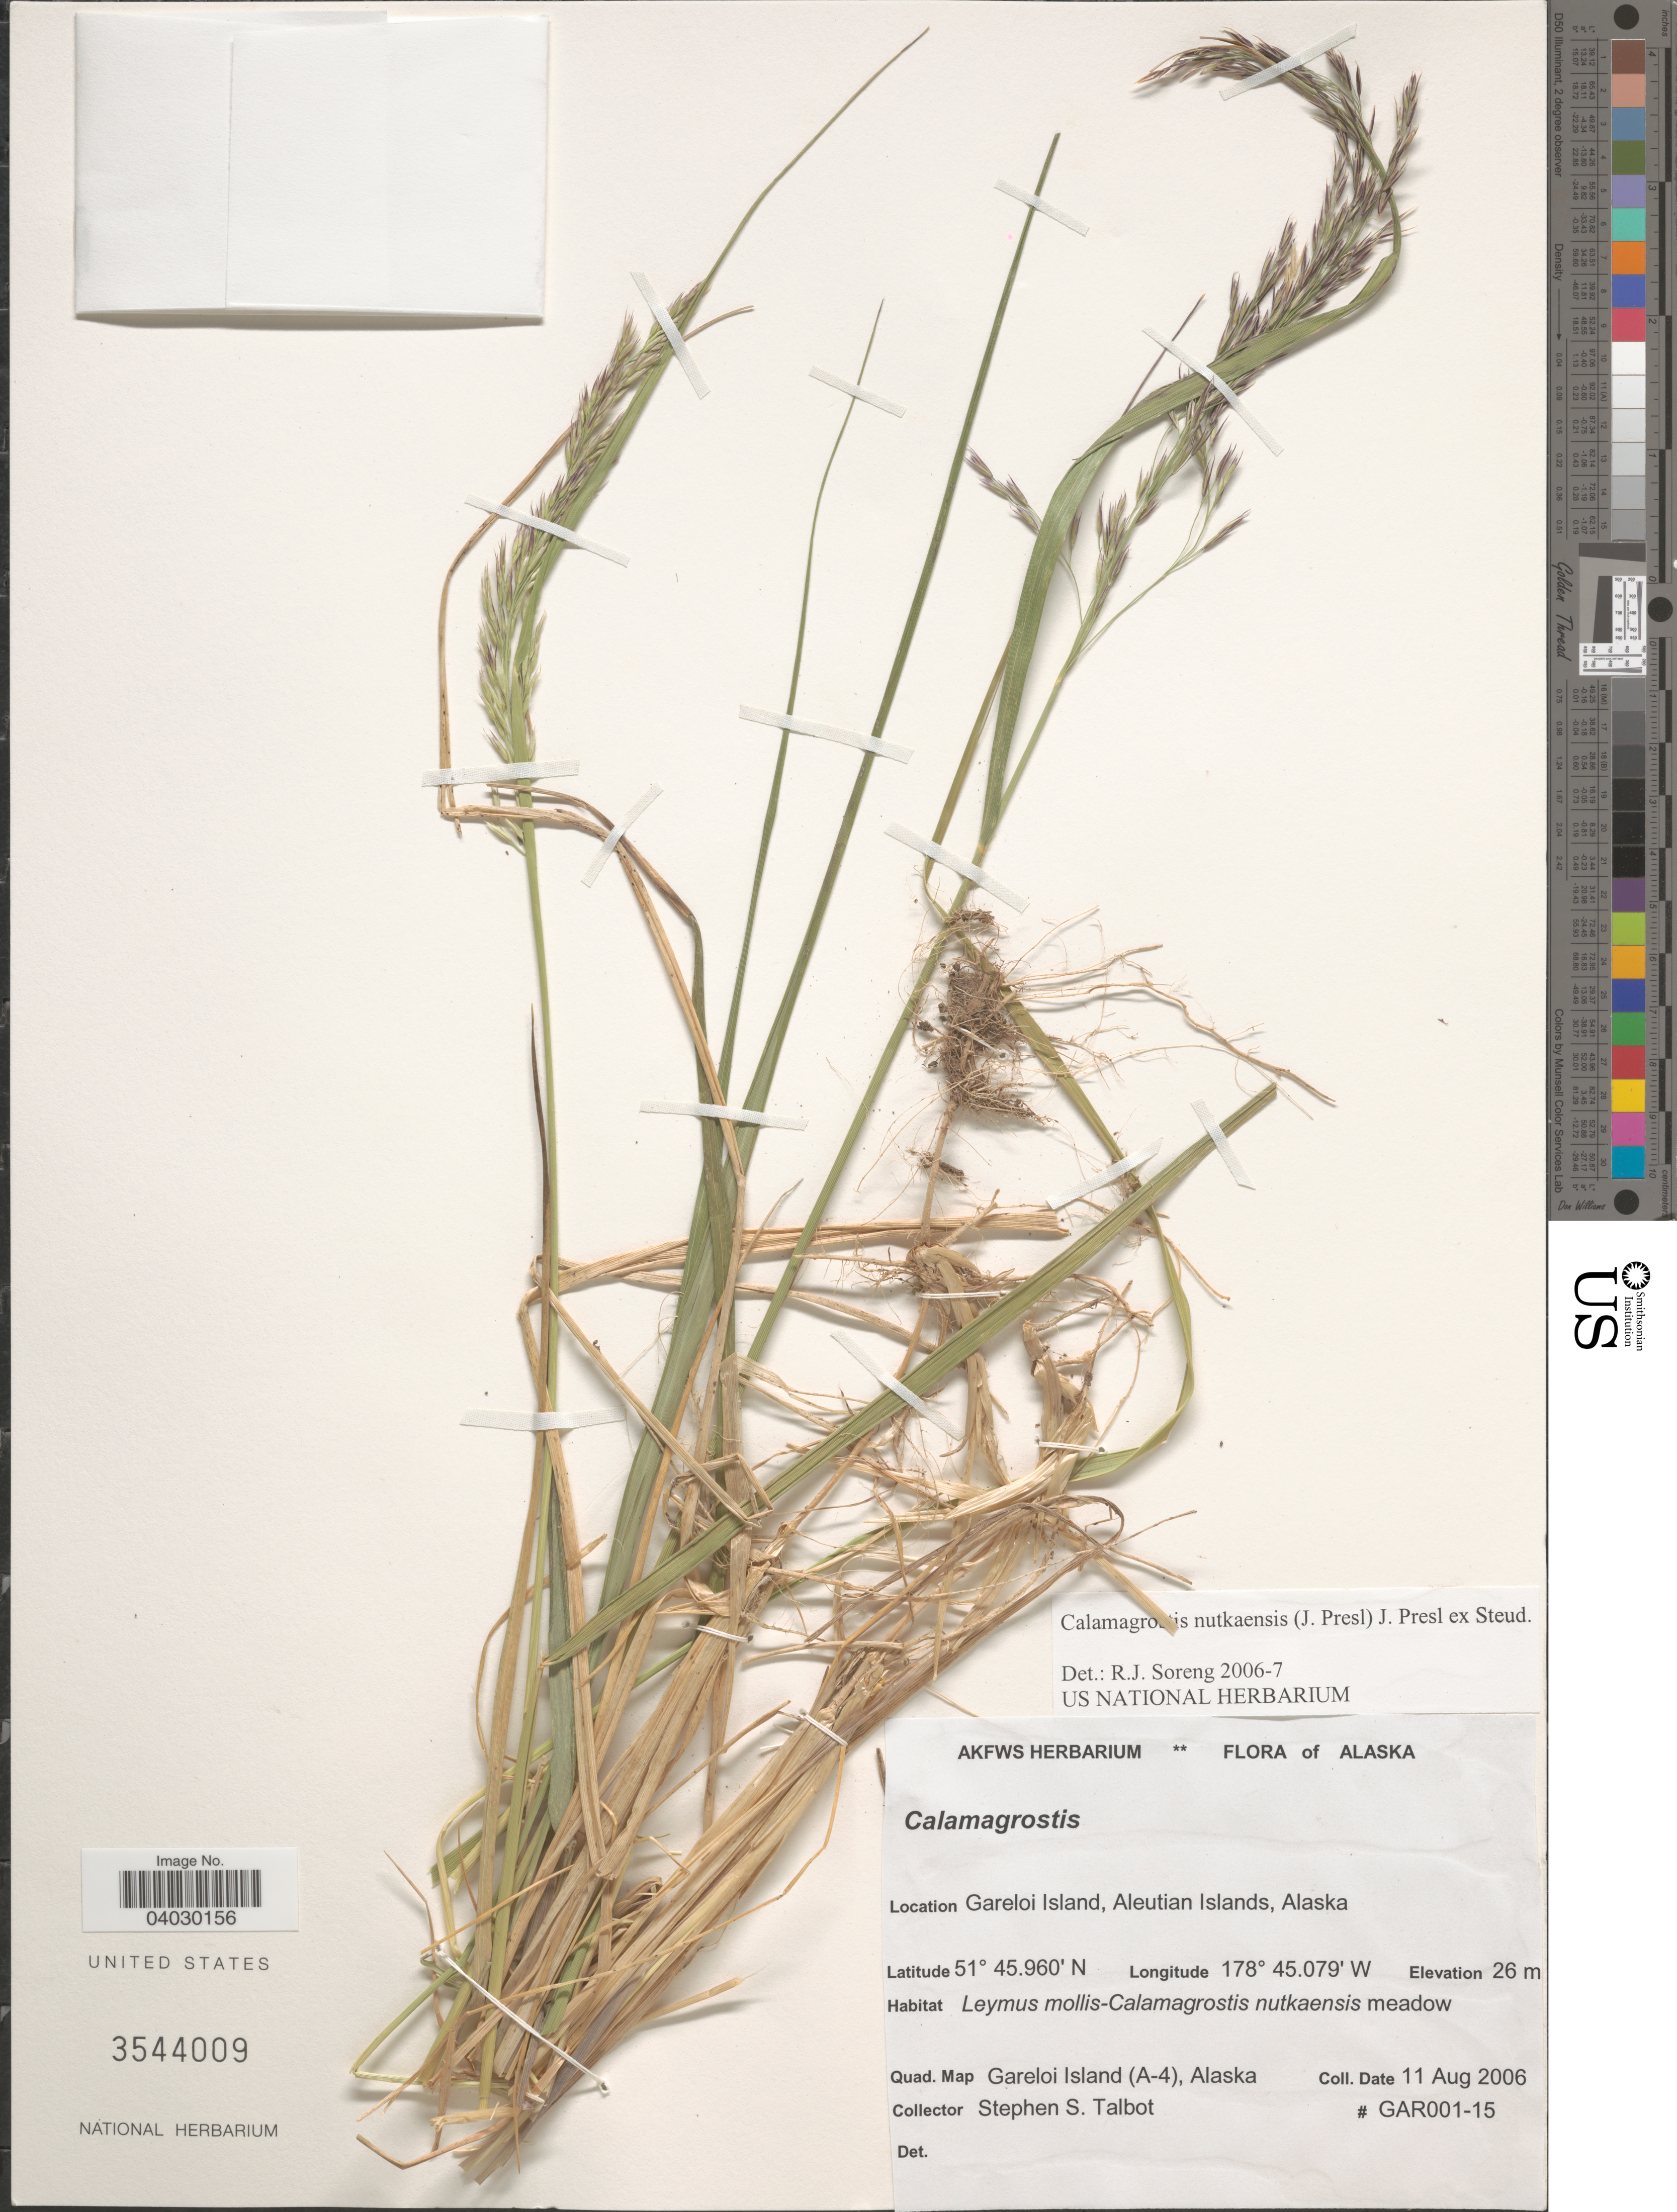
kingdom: Plantae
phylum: Tracheophyta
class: Liliopsida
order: Poales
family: Poaceae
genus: Calamagrostis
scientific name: Calamagrostis nutkaensis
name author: (J. Presl) Steud.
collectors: S. S. Talbot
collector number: GAR001-15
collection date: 2006-08-11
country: United States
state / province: Alaska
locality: Gareloi Island, Aleutian Islands. Quad. Map Gareloi Island (A-4).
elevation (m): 26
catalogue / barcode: US 3544009